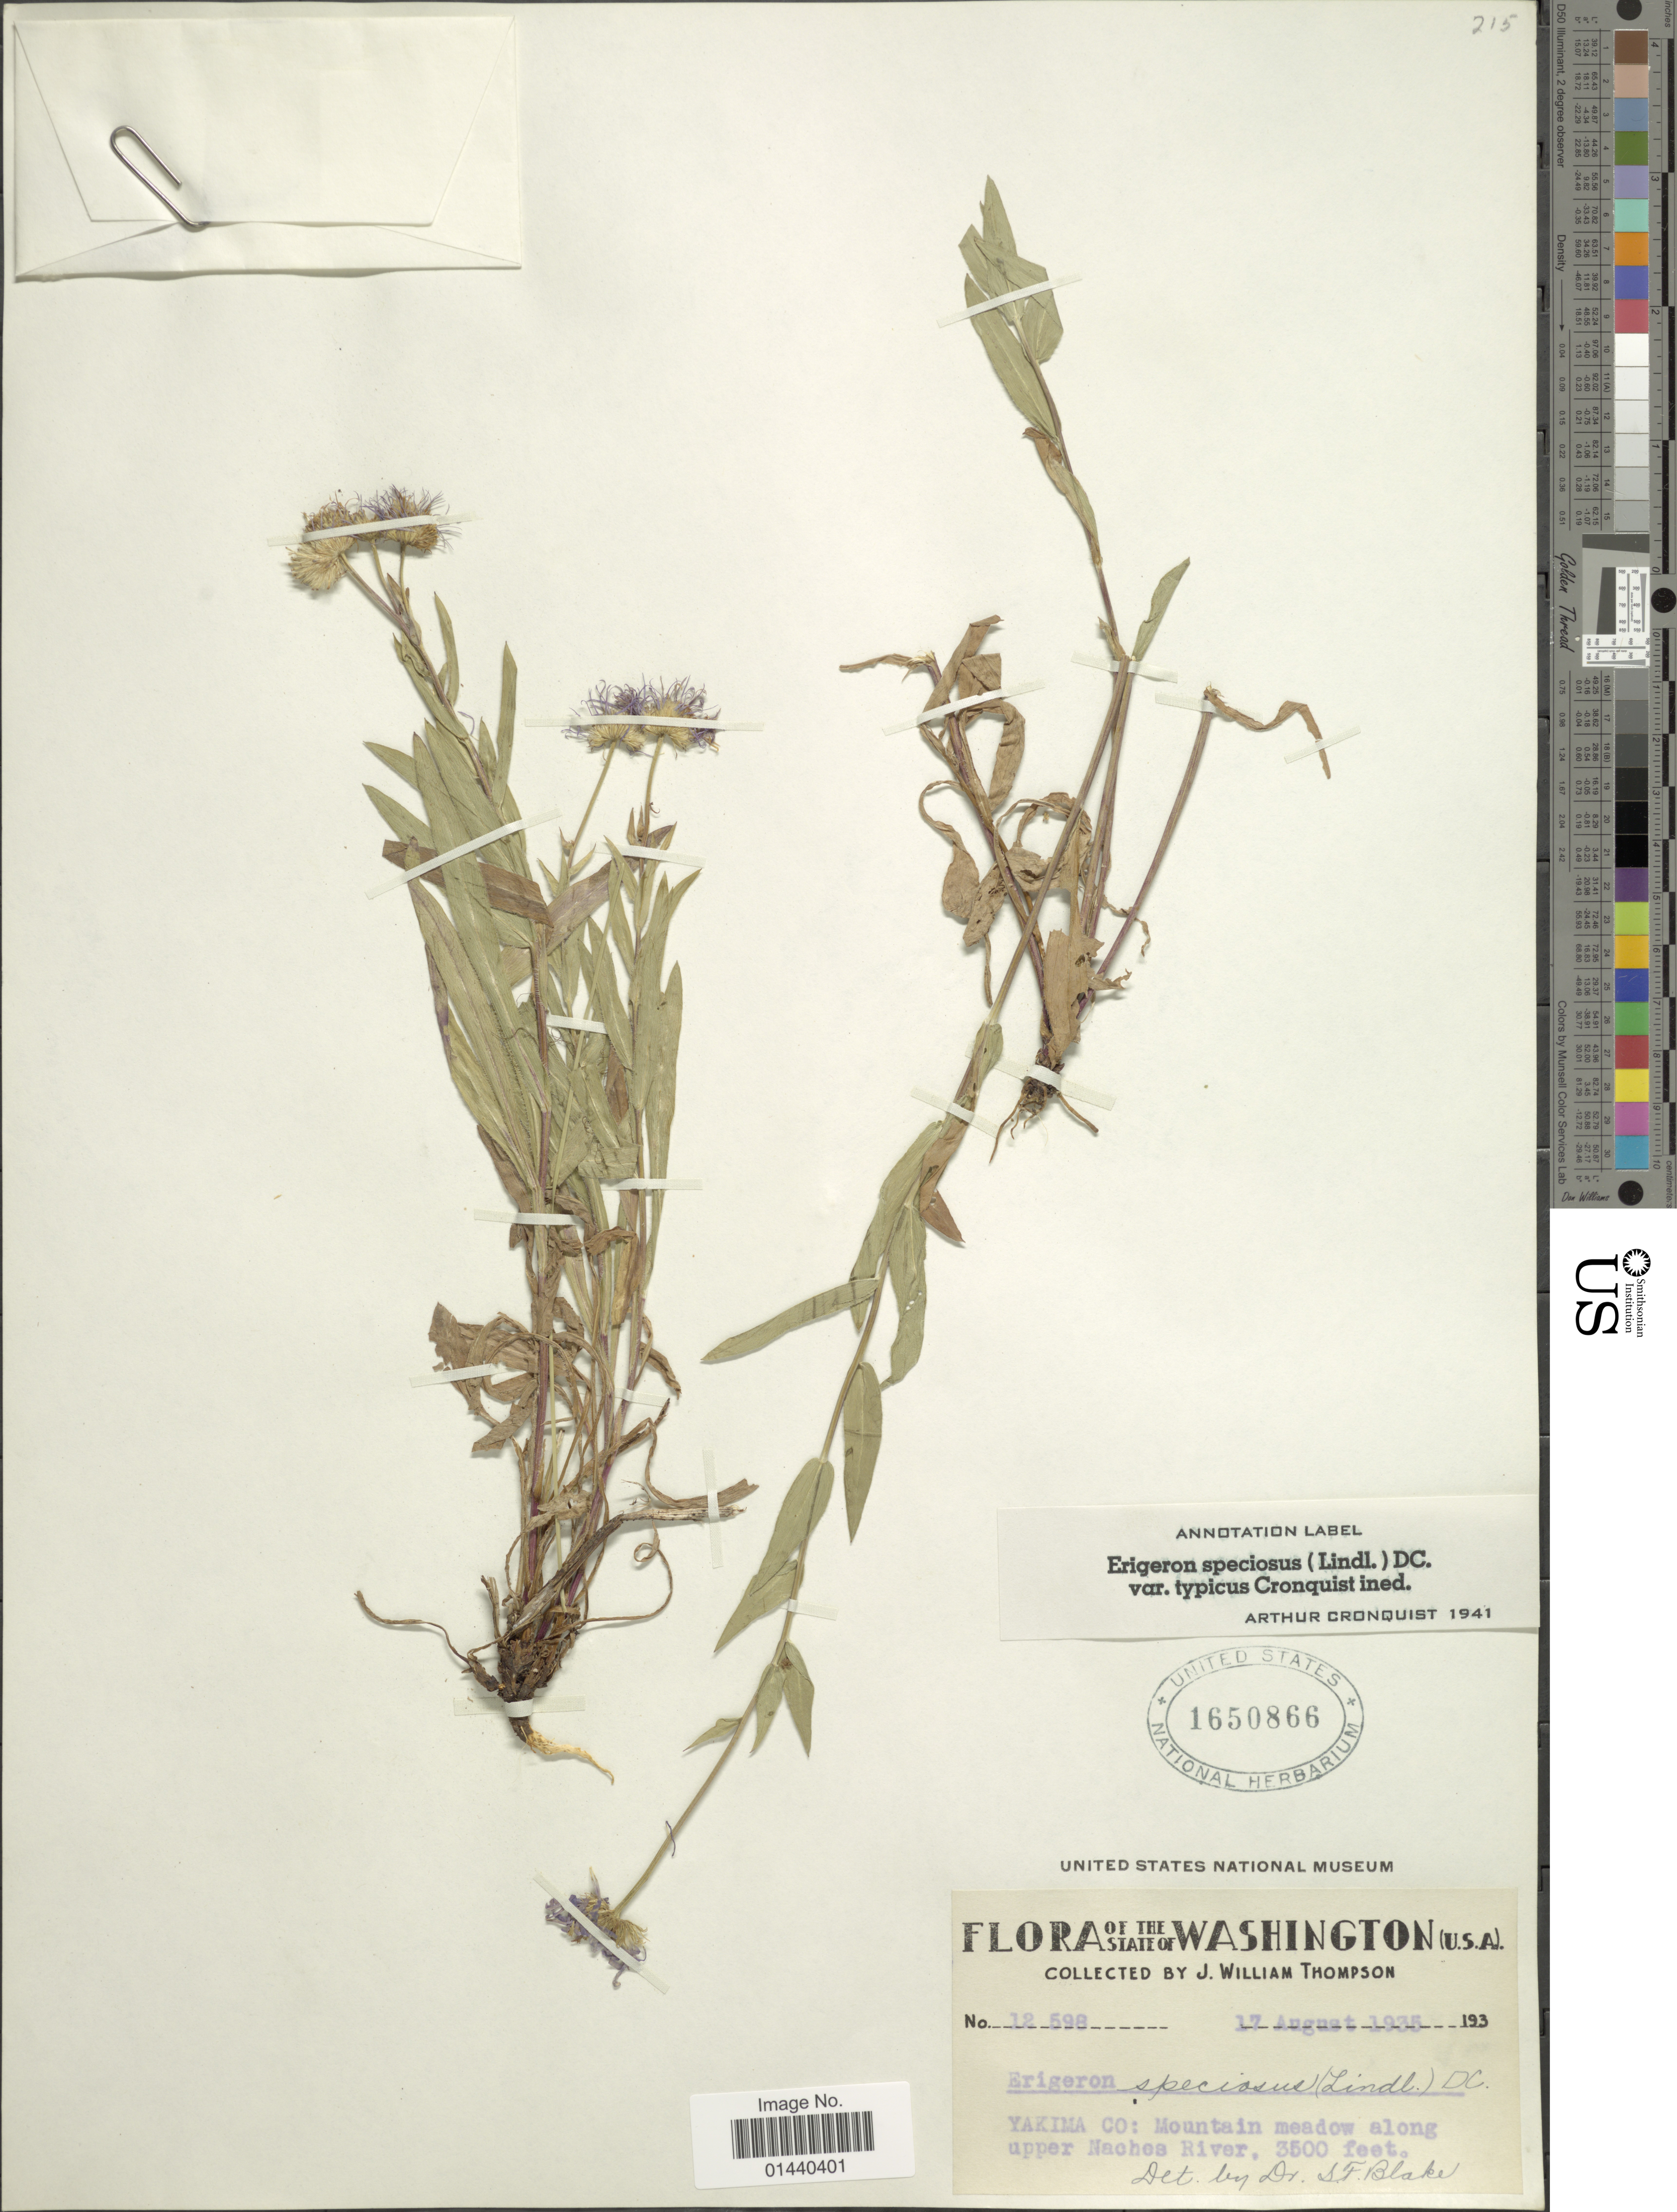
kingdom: Plantae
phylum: Tracheophyta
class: Magnoliopsida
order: Asterales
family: Asteraceae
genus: Erigeron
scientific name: Erigeron speciosus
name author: (Lindl.) DC.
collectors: J. W. Thompson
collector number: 12598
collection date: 1935-08-17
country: United States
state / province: Washington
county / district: Yakima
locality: U.S.A. Yakima Co: Mountain meadow along upper Naches River.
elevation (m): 1067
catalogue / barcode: US 1650866